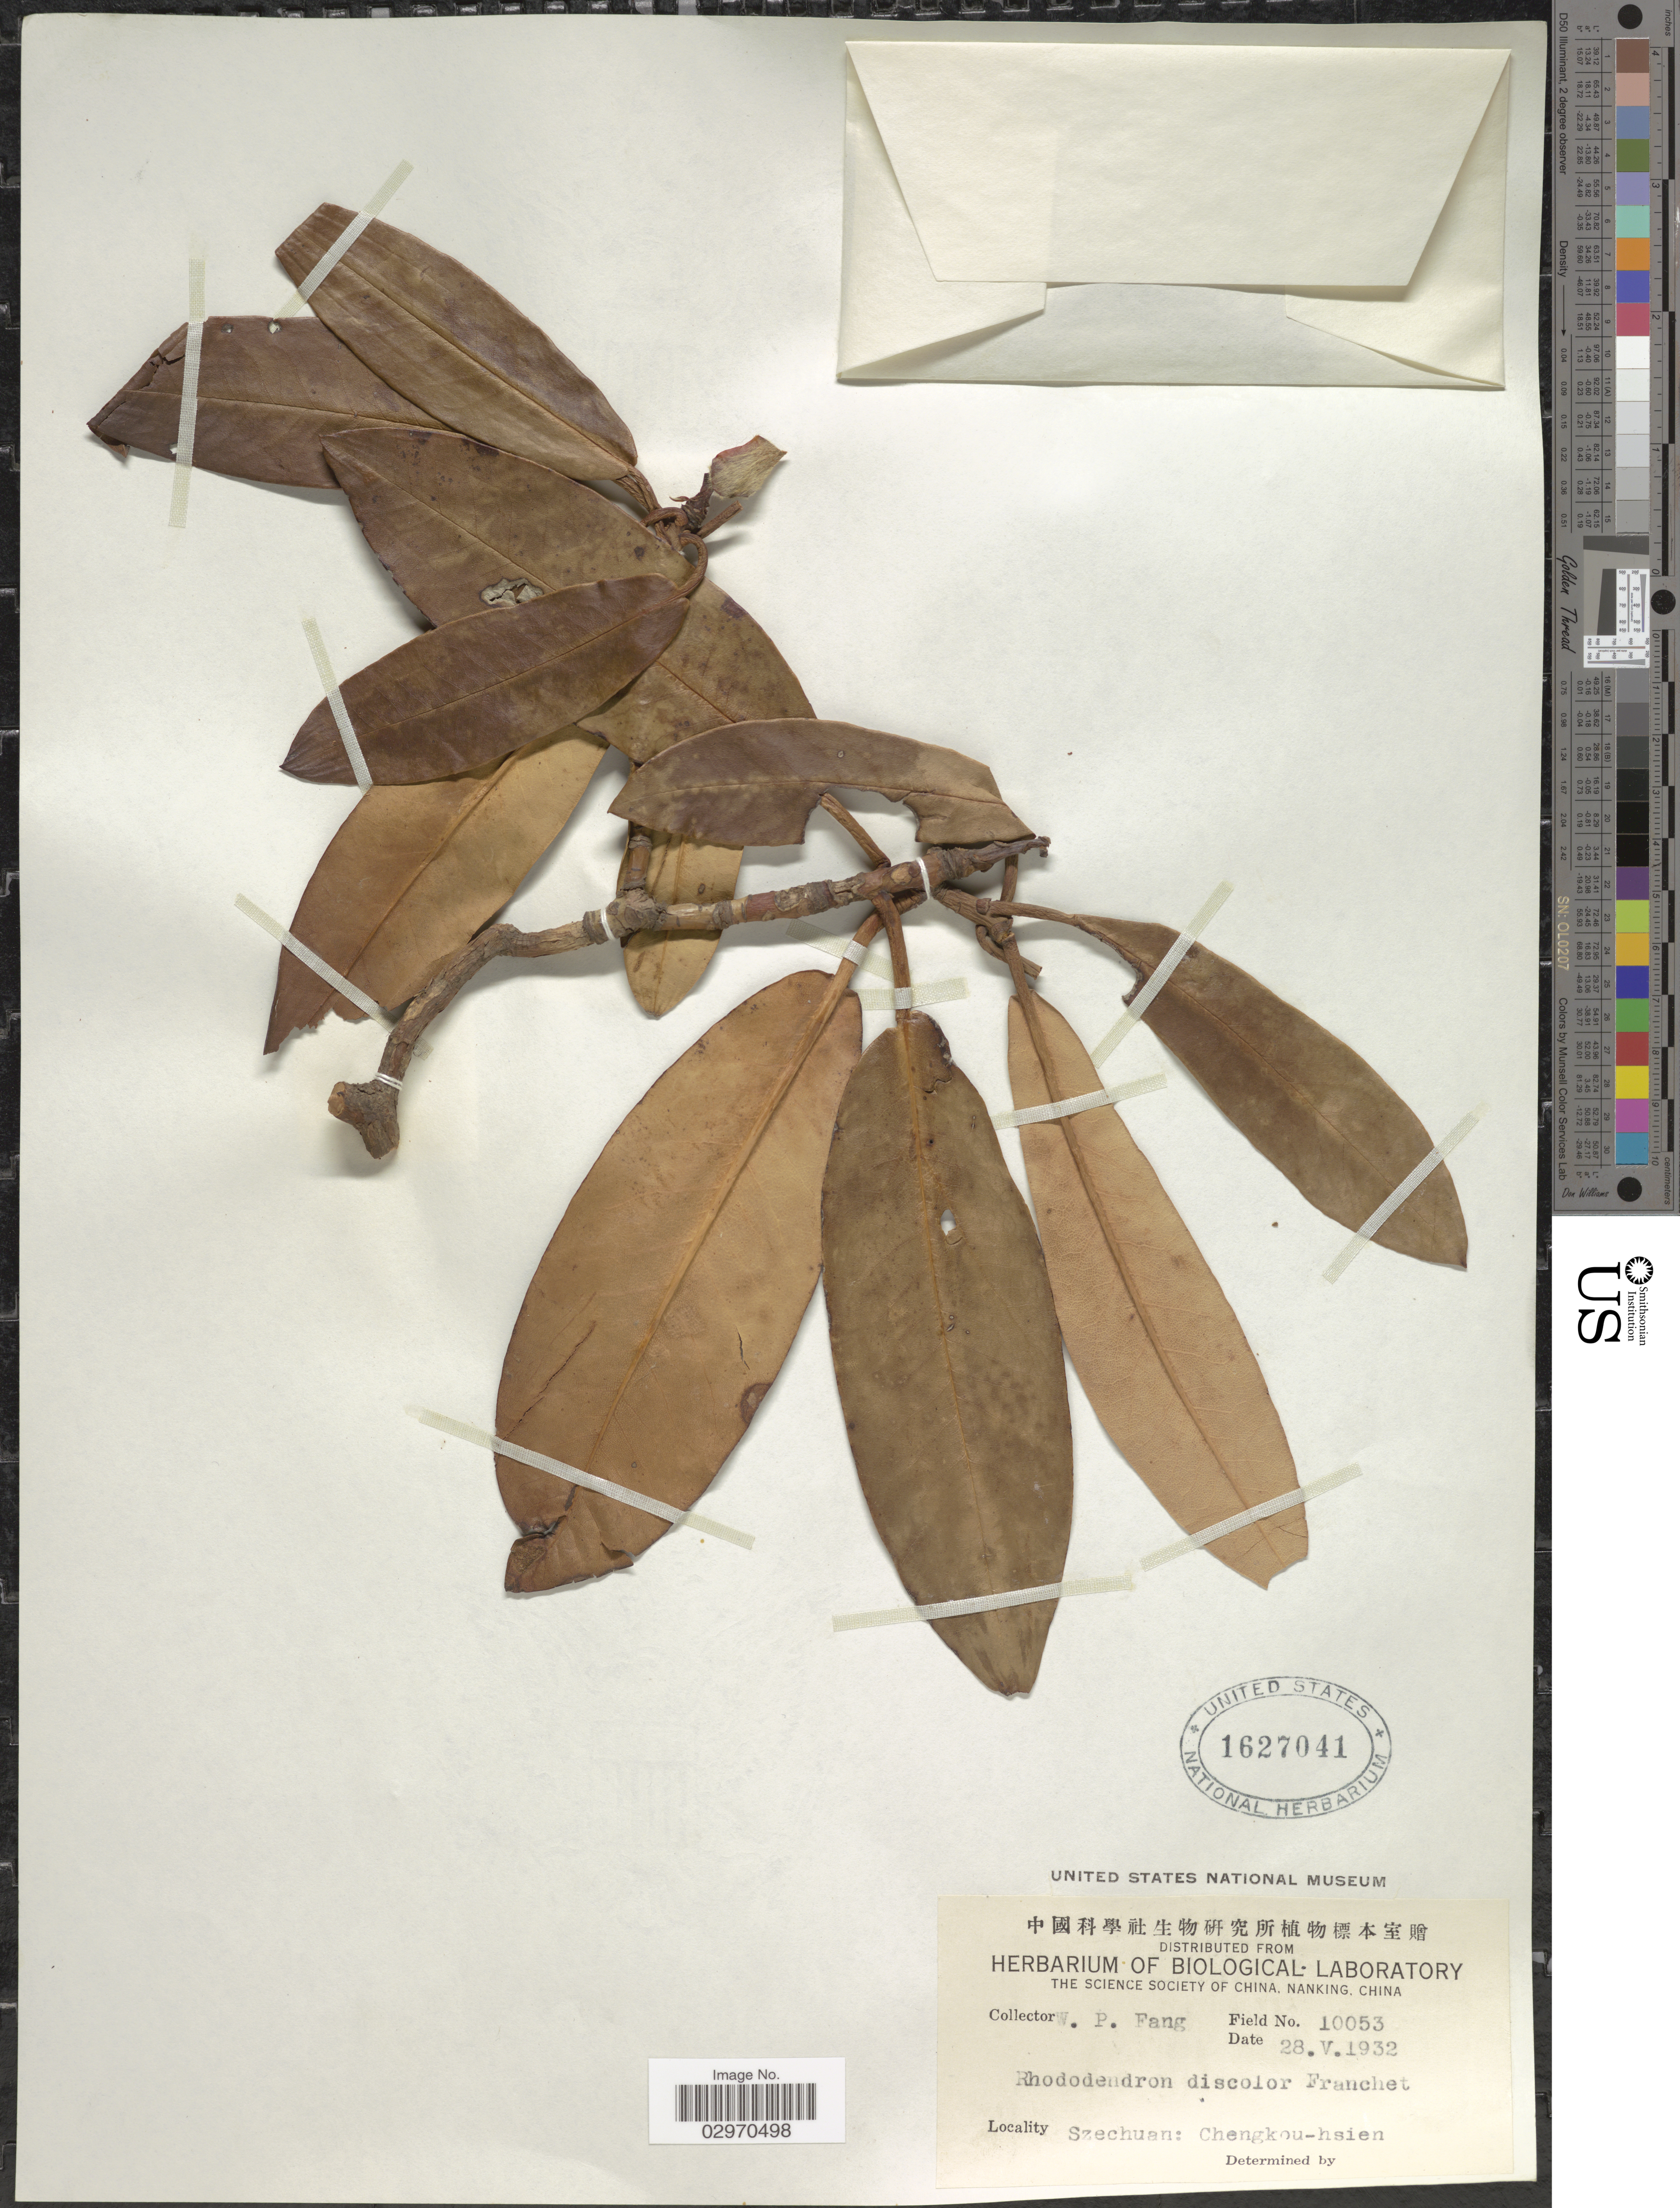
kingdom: Plantae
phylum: Tracheophyta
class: Magnoliopsida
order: Ericales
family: Ericaceae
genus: Rhododendron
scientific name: Rhododendron discolor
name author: Franch.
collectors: W. P. Fang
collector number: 10053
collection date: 1932-05-28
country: China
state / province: Sichuan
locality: Szechuan: Chengkou-hsien.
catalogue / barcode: US 1627041